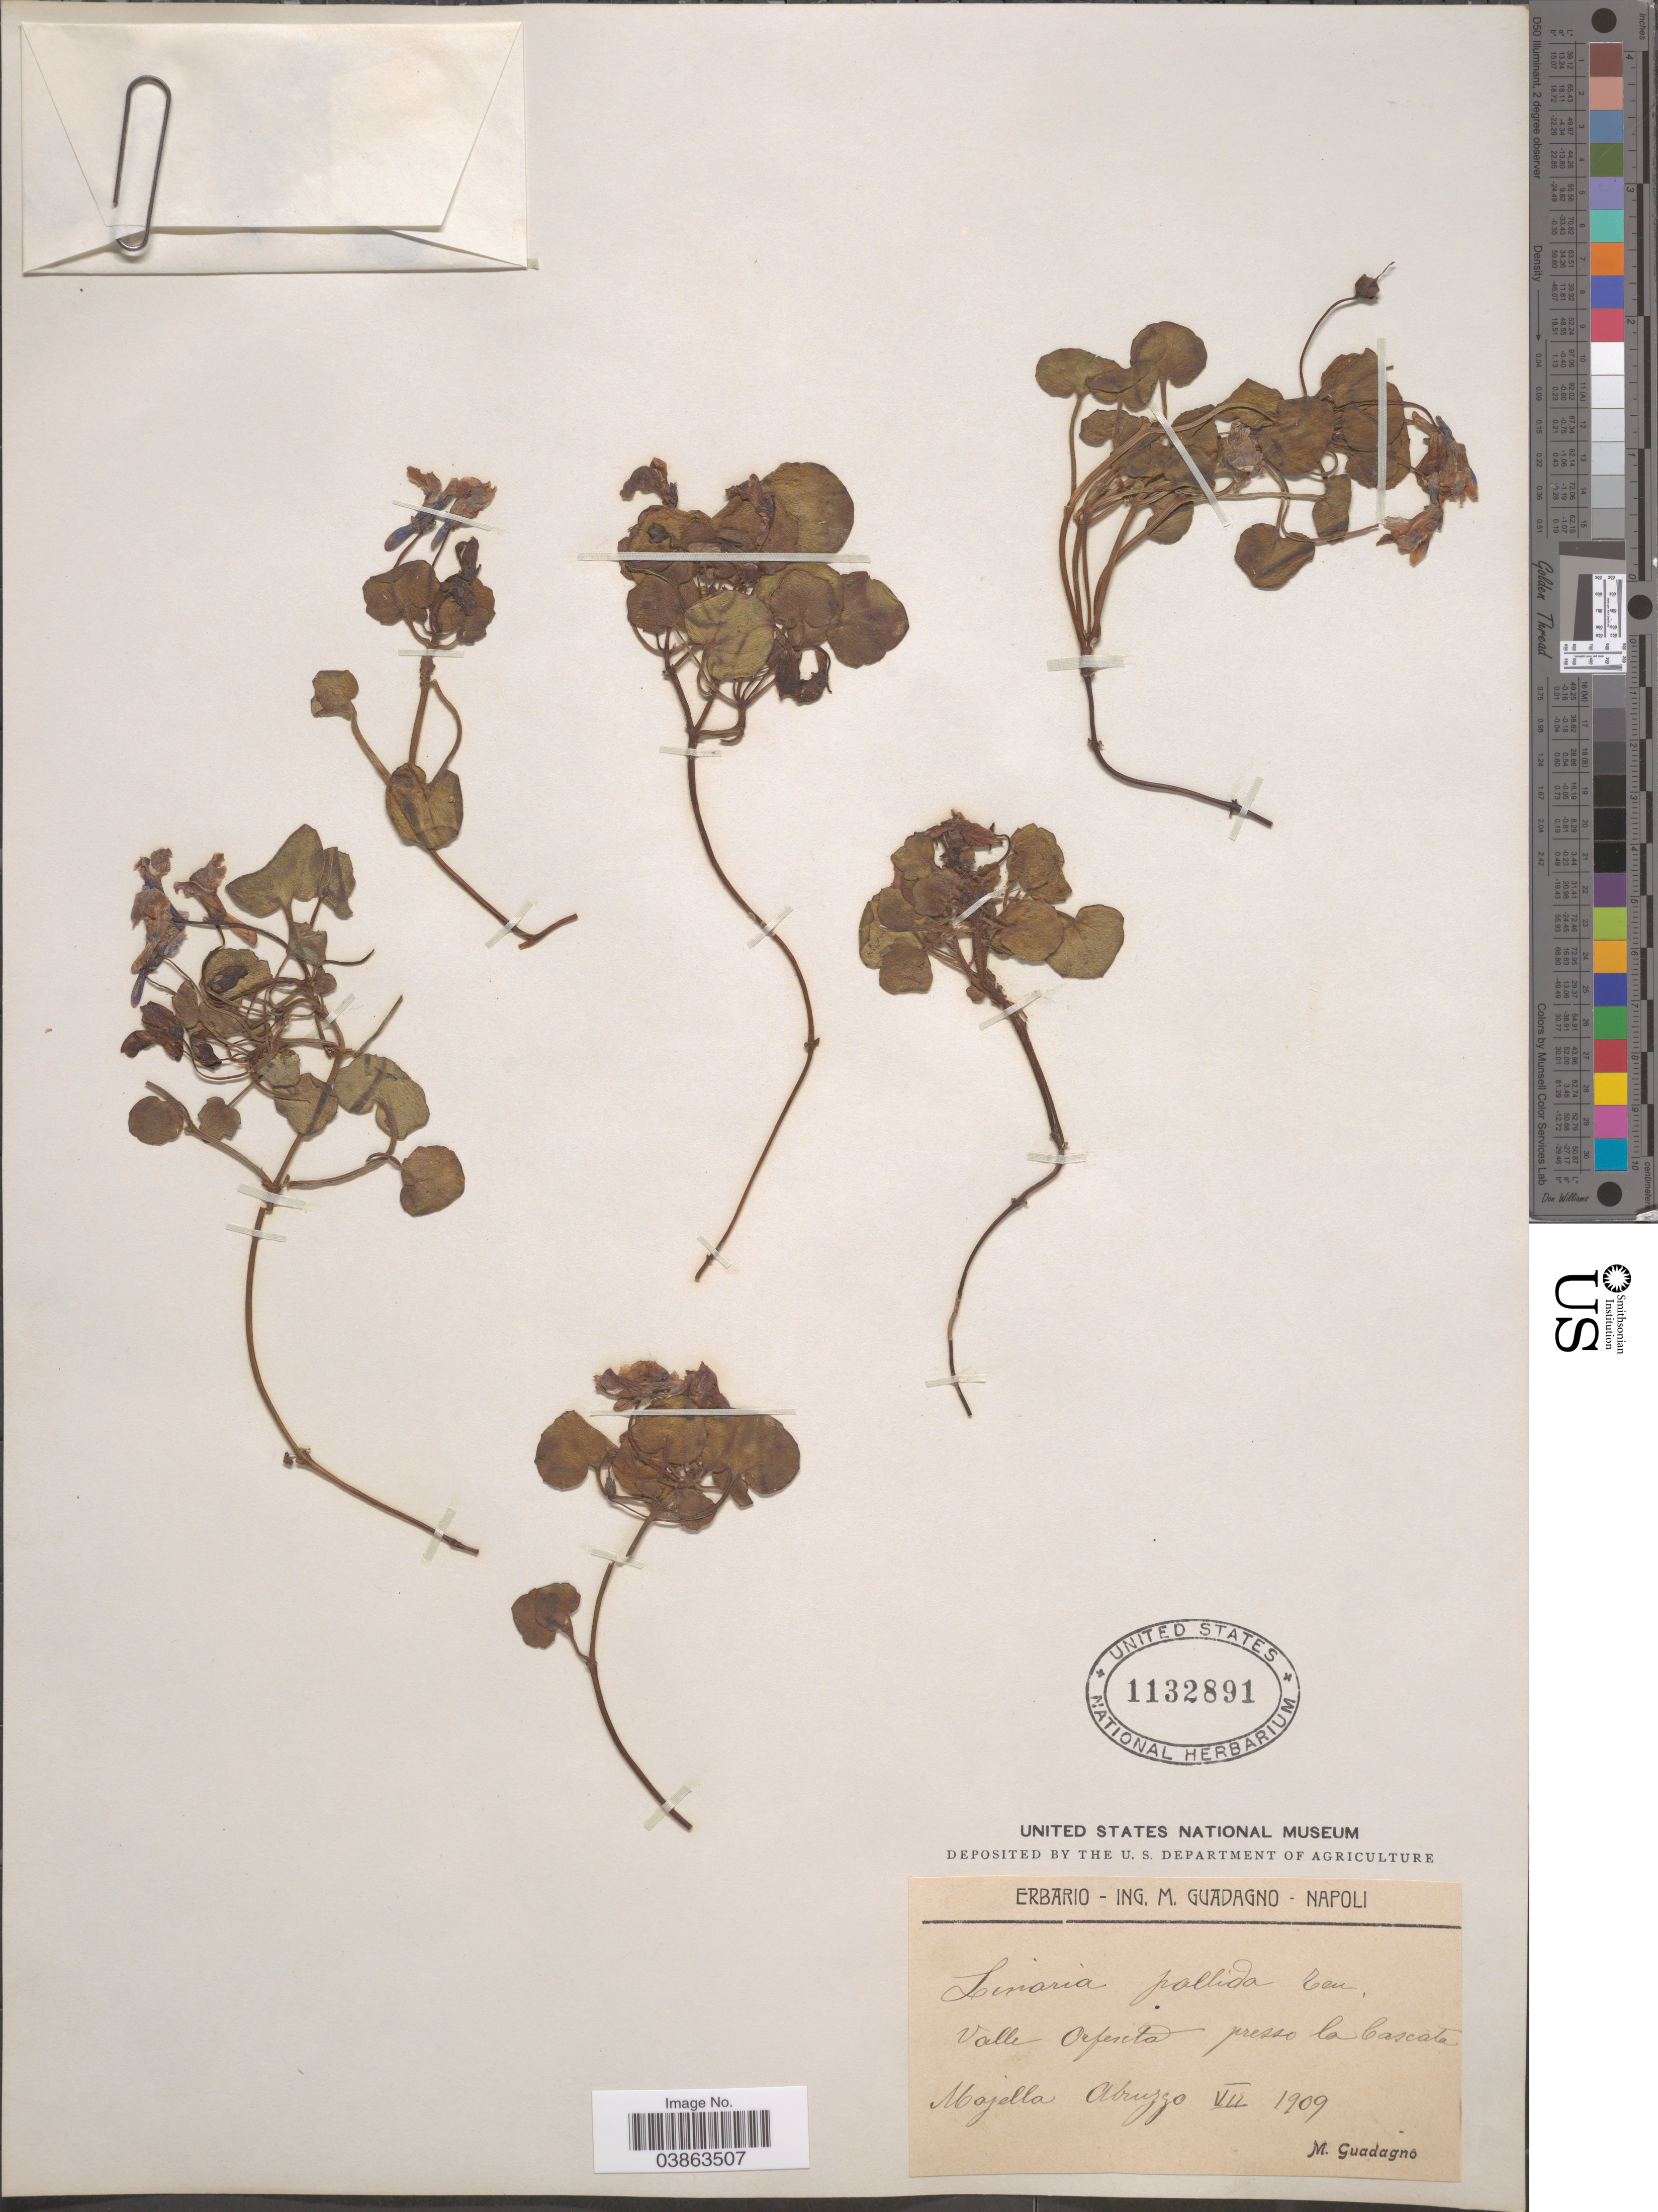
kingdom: Plantae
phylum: Tracheophyta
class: Magnoliopsida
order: Lamiales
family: Plantaginaceae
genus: Linaria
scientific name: Linaria pallida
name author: Ten.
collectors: M. Guadagno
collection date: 1909-07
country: Italy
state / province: Abruzzo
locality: Valle Orfencta presso la Cascata Mojella Abruzzo.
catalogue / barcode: US 1132891